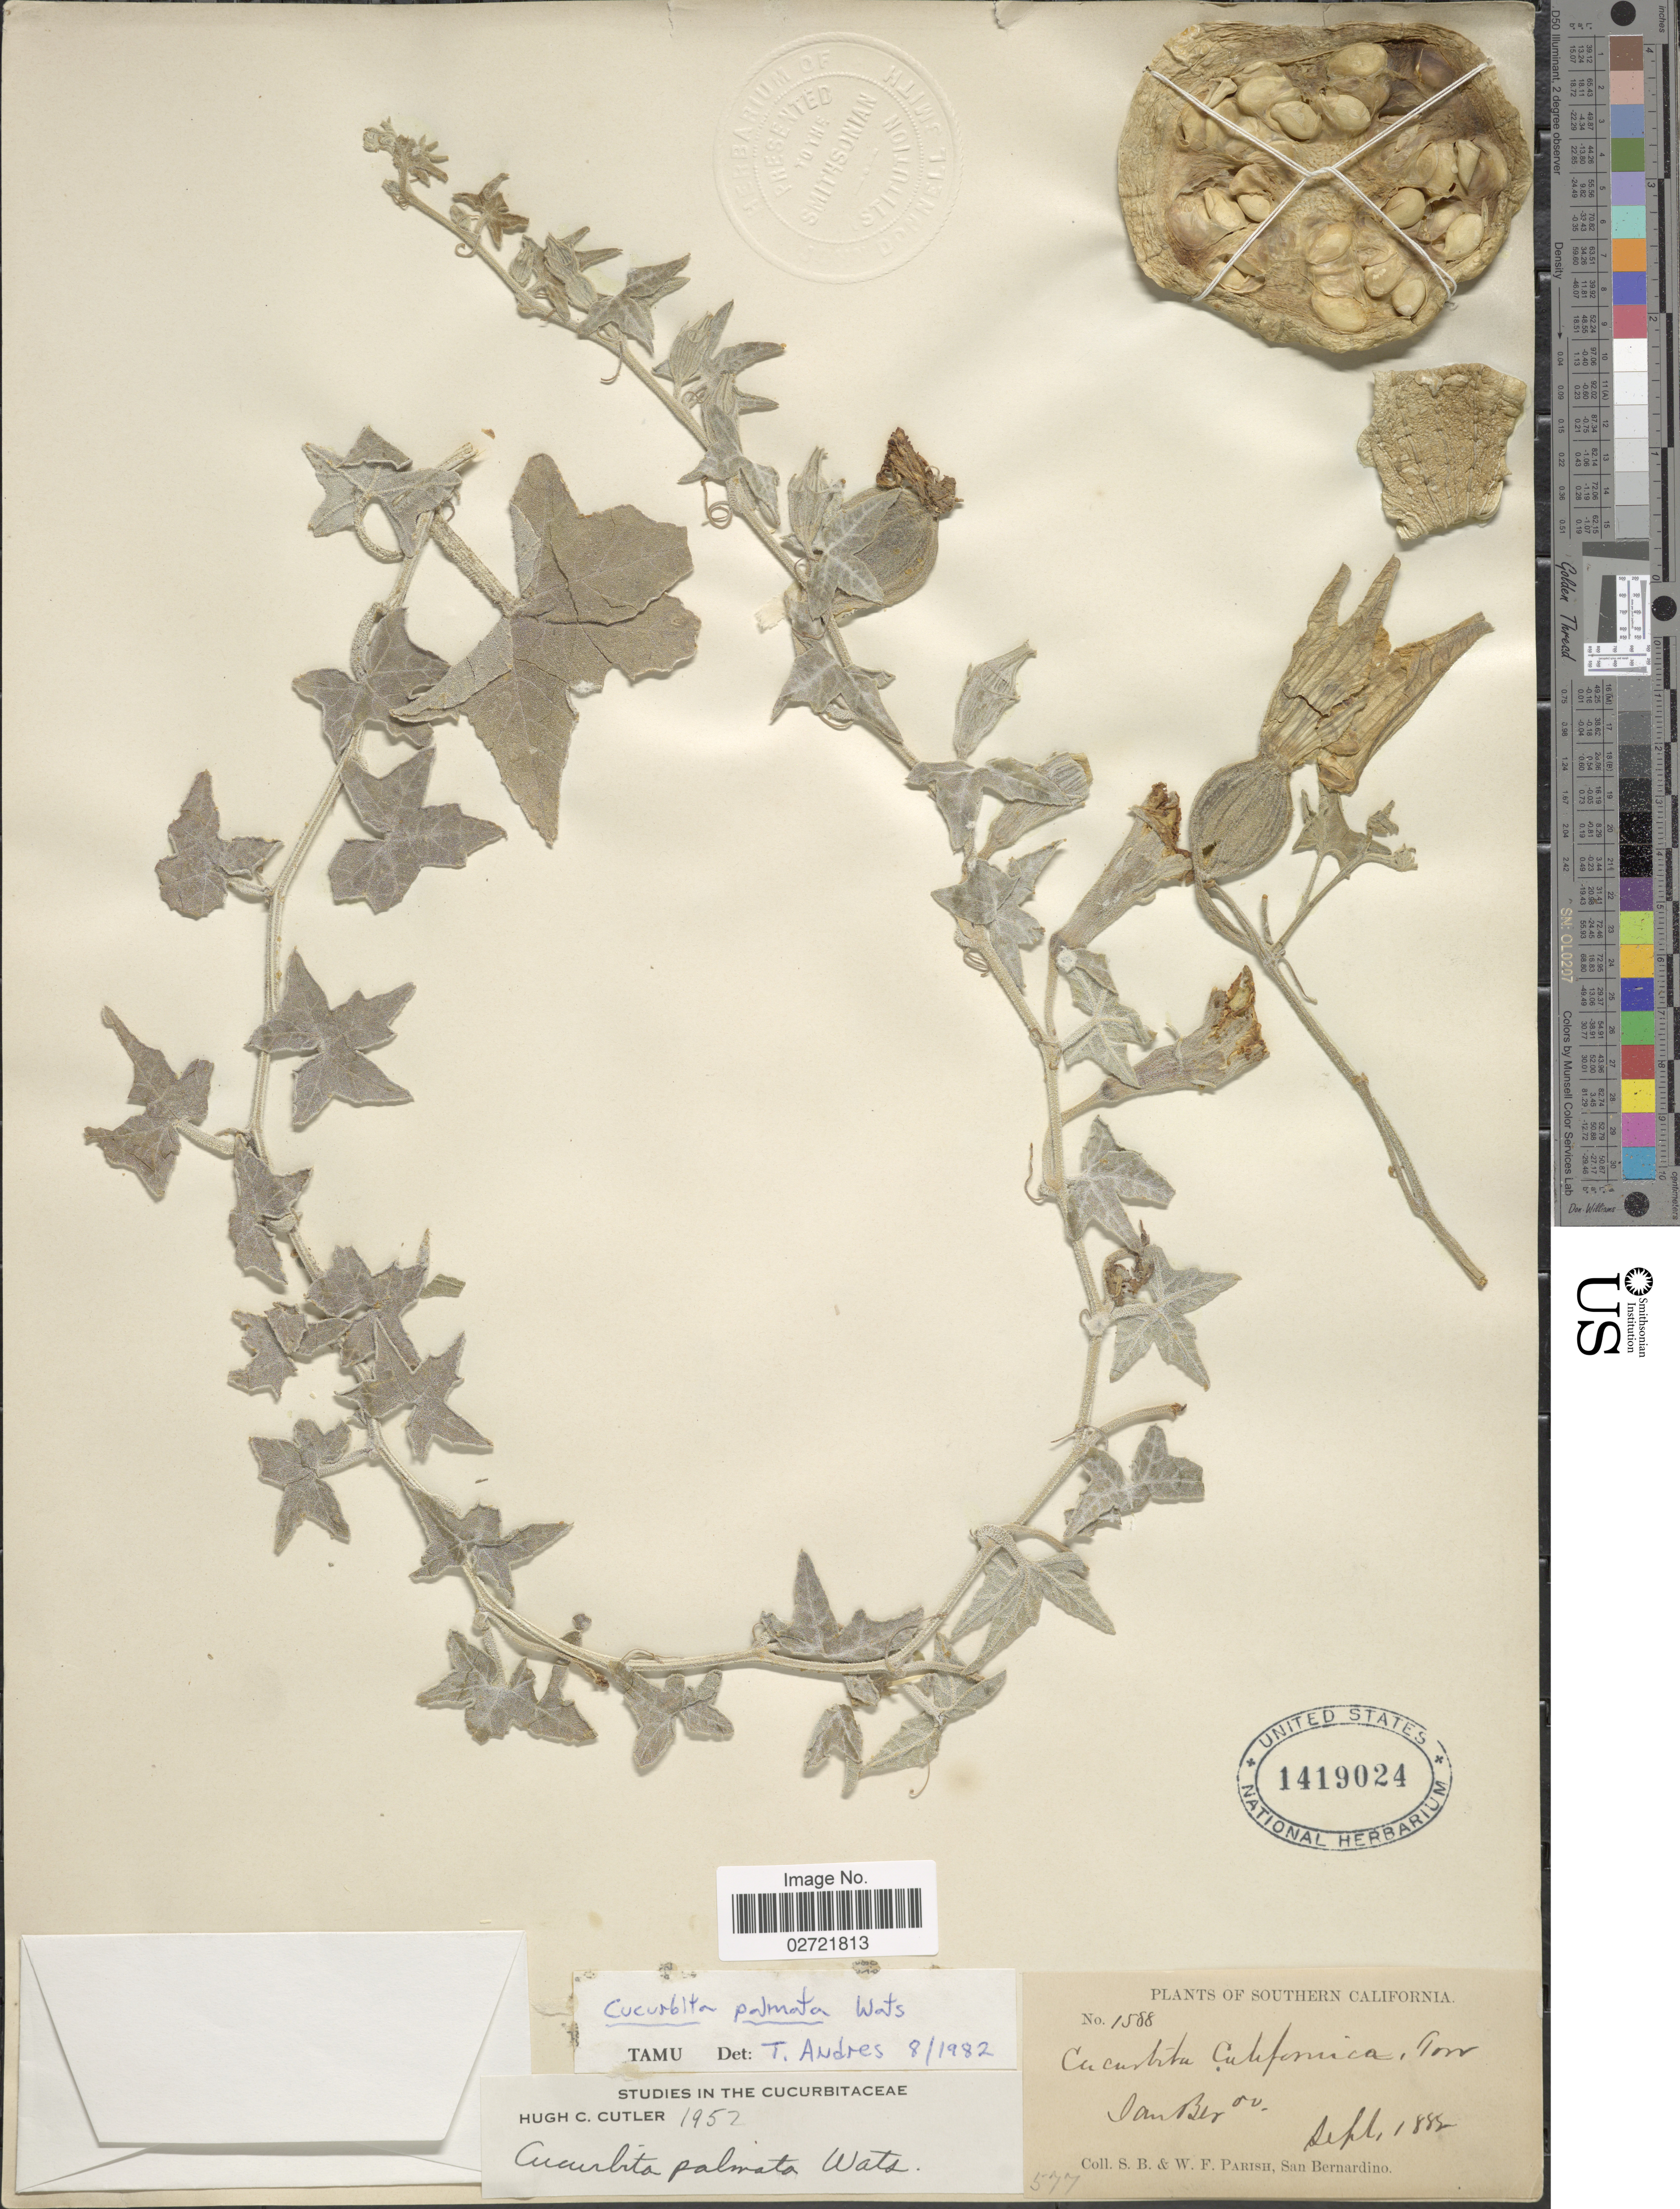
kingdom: Plantae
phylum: Tracheophyta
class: Magnoliopsida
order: Cucurbitales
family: Cucurbitaceae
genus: Cucurbita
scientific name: Cucurbita palmata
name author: S. Watson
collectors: S. B. Parish & W. F. Parish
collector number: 1588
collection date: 1882-09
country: United States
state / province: California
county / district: San Barnadino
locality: Southern California, San Berdo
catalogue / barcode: US 1419024